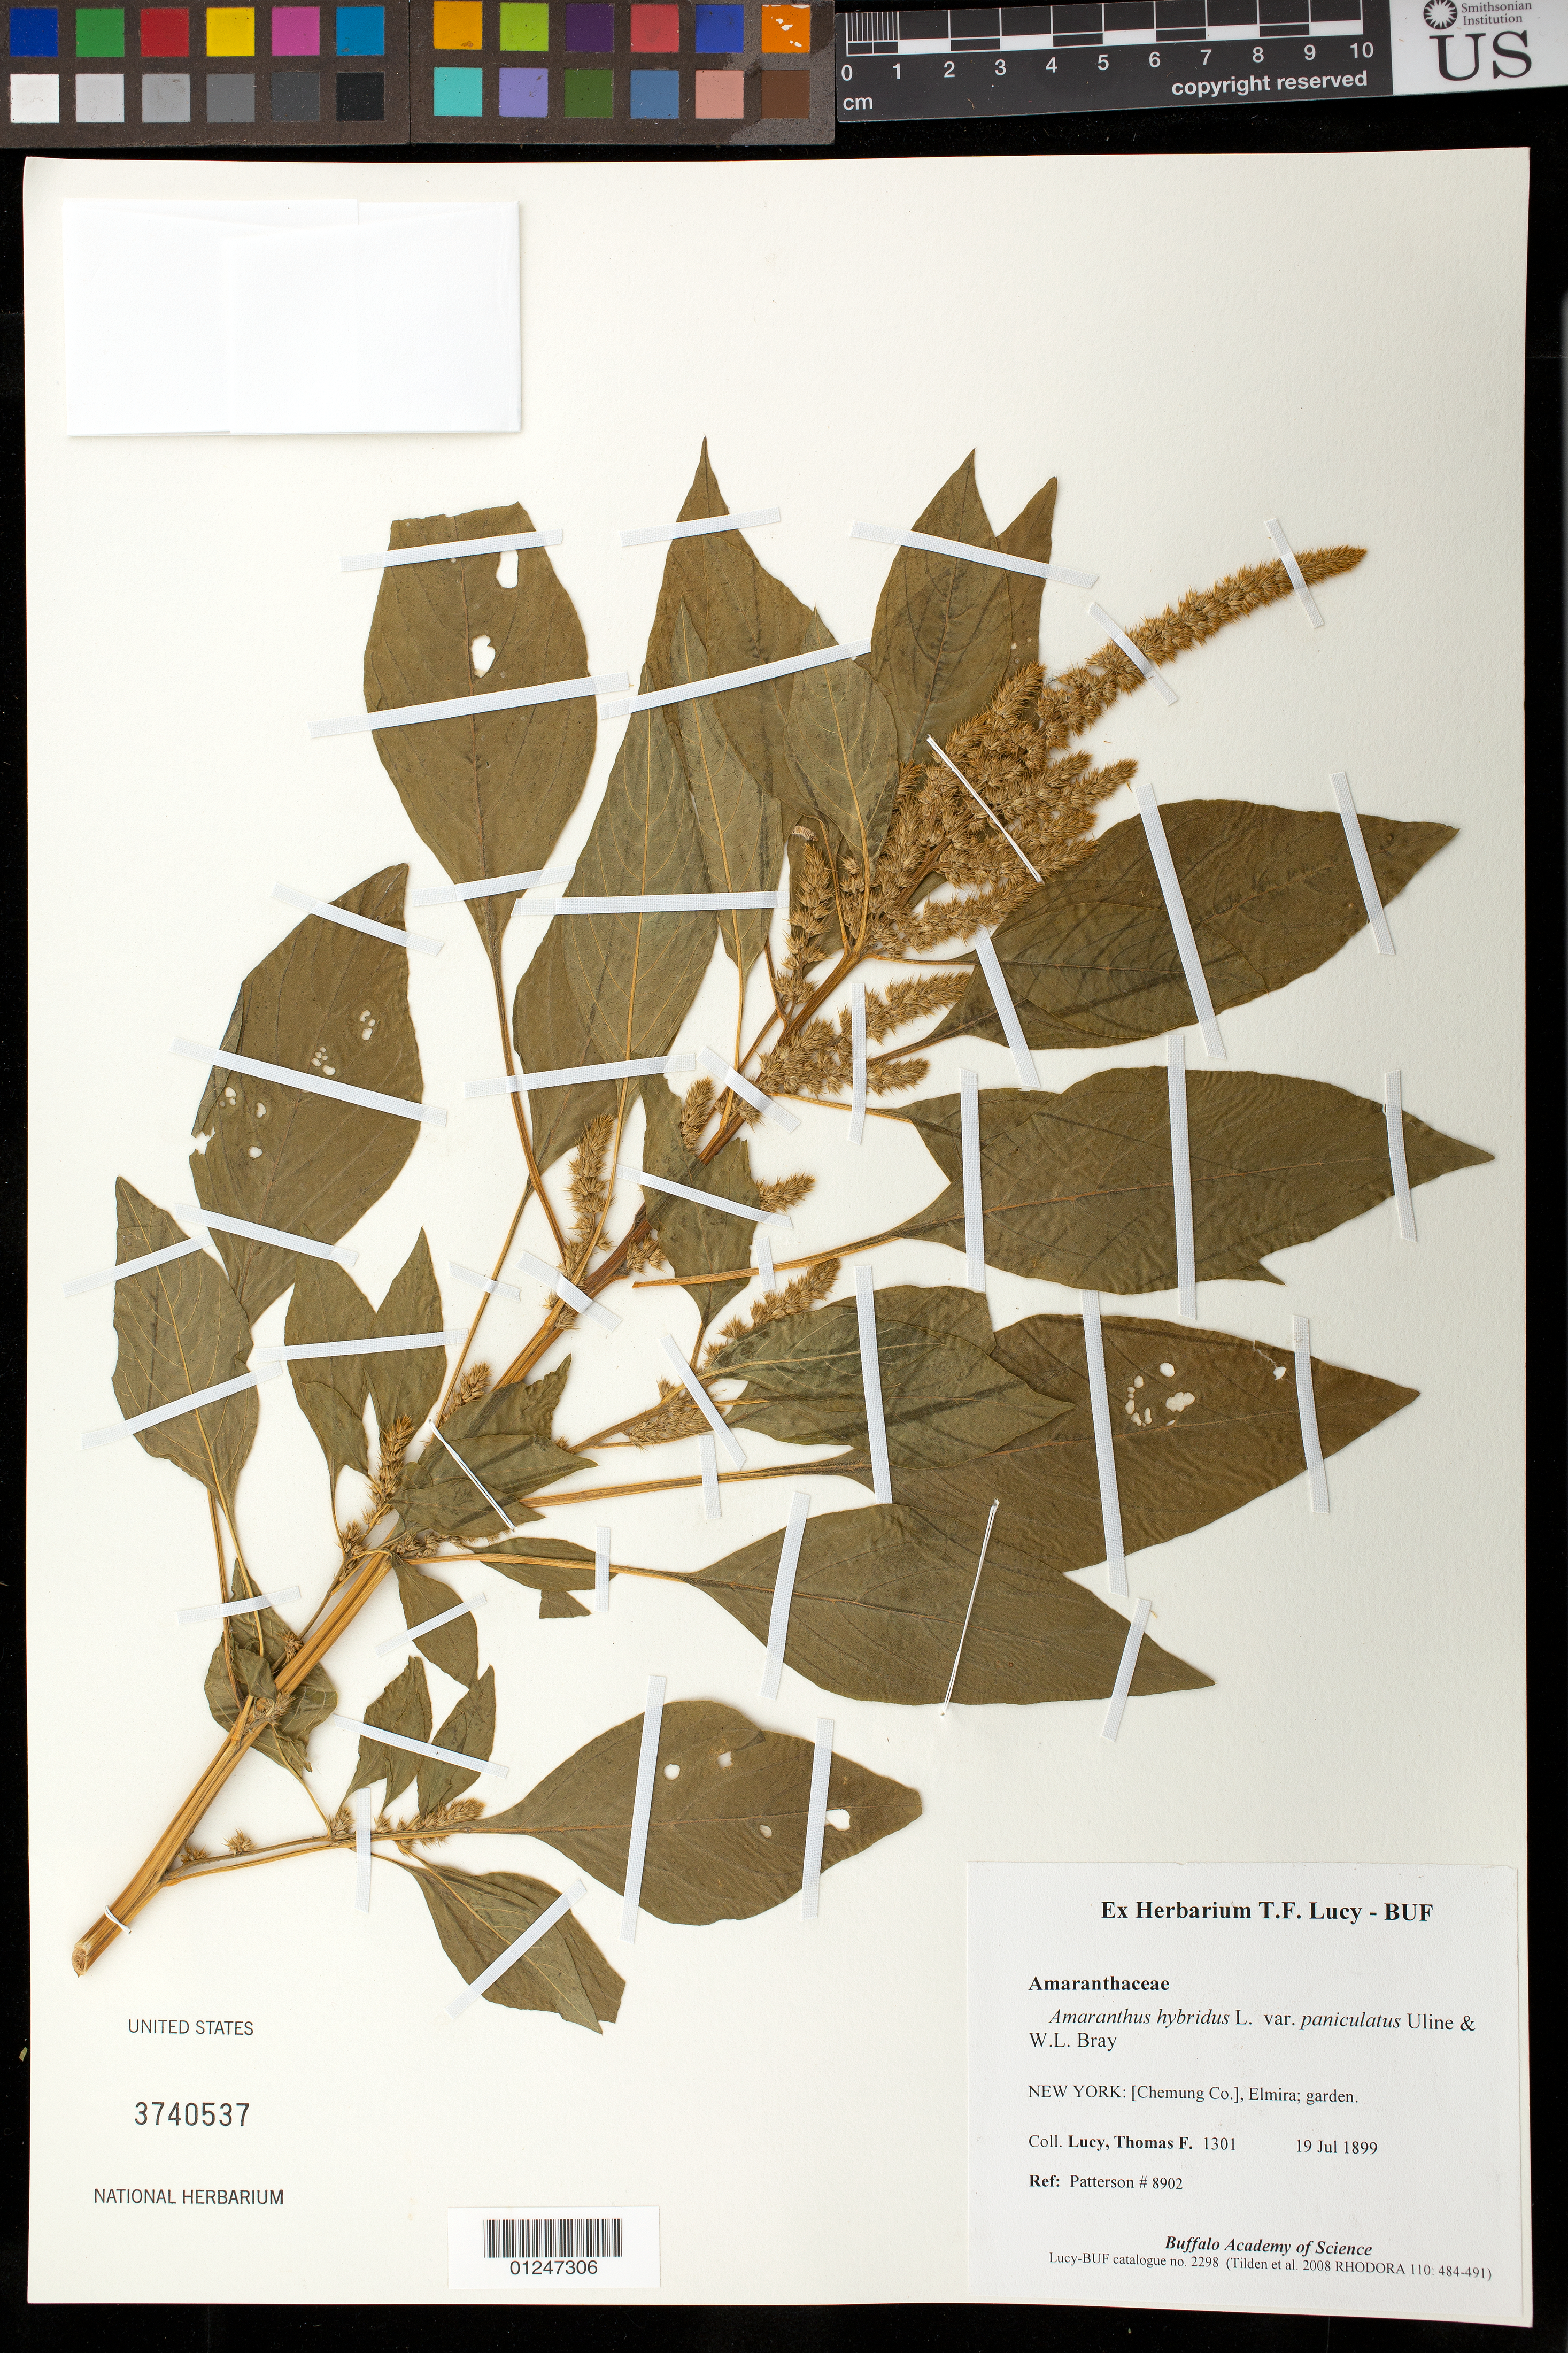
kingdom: Plantae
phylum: Tracheophyta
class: Magnoliopsida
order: Caryophyllales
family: Amaranthaceae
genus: Amaranthus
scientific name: Amaranthus hybridus var. paniculatus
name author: (L.) Uline & W.L. Bray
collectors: T. Lucy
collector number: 1301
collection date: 1899-07-19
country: United States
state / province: New York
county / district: Chemung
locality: Elmira; garden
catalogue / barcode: US 3740537